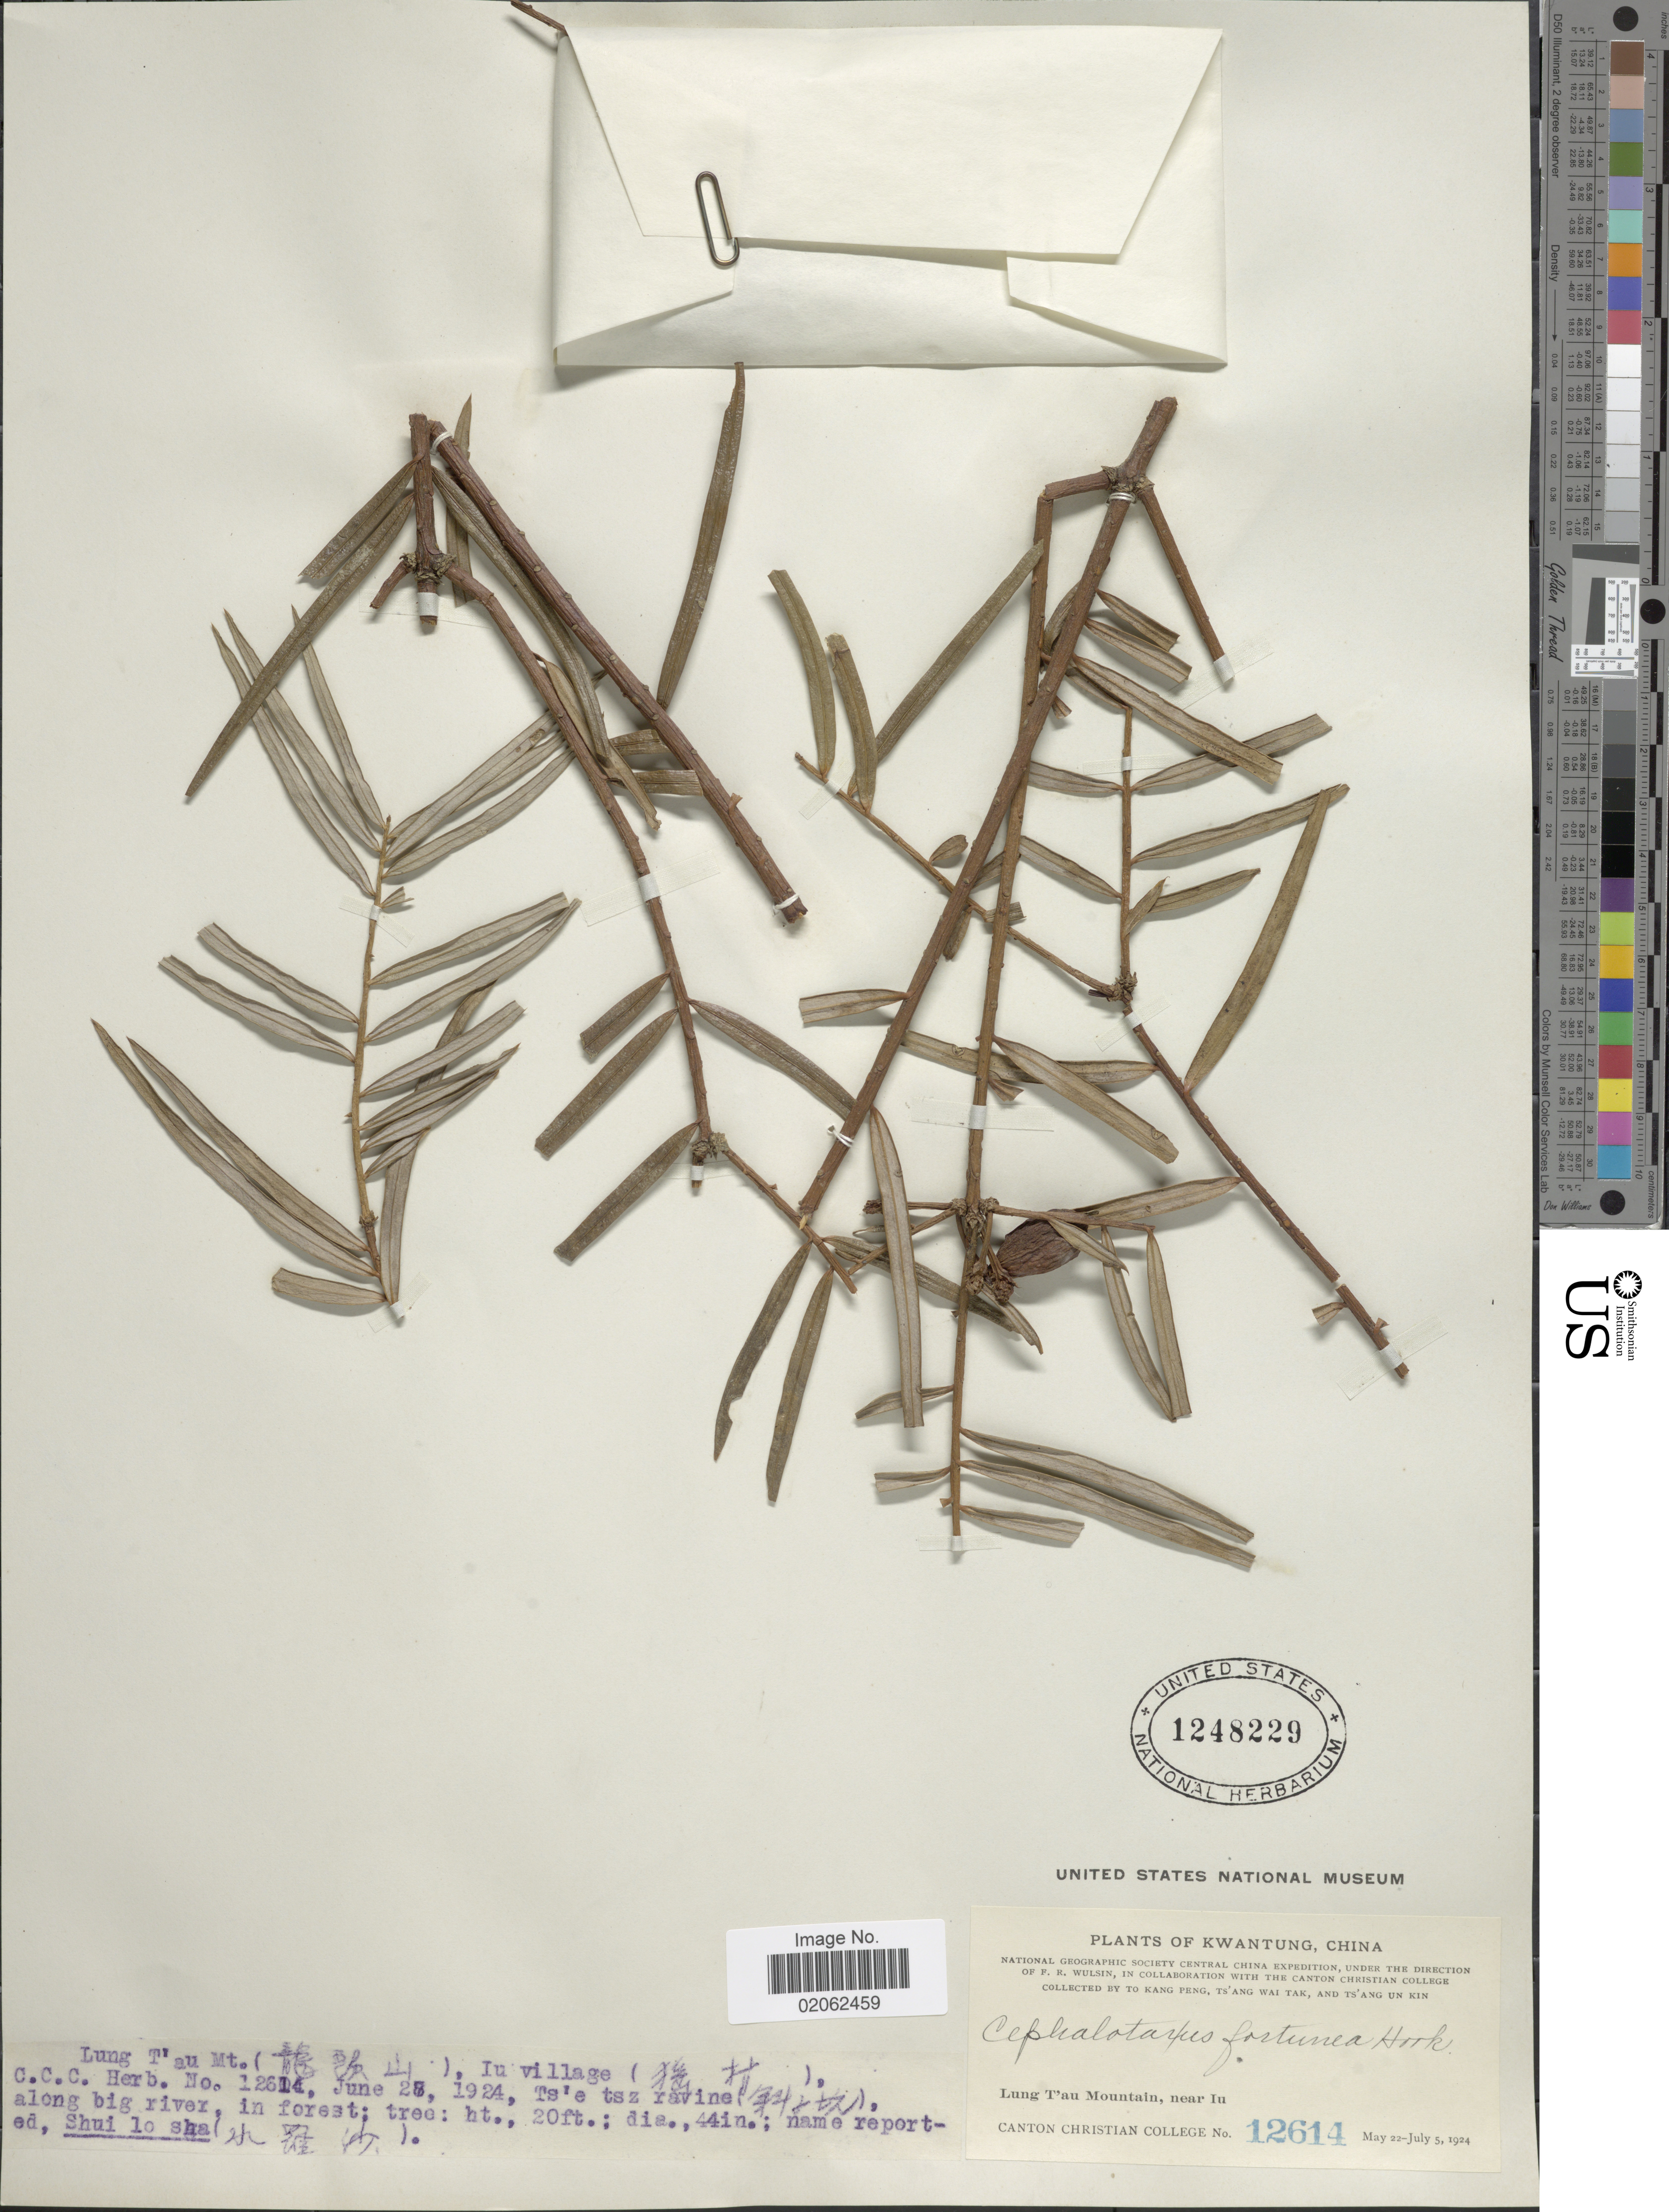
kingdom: Plantae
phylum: Tracheophyta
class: Pinopsida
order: Pinales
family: Cephalotaxaceae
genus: Cephalotaxus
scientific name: Cephalotaxus fortunei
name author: Hook.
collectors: K. Peng, W. T. Tsang & Ts' Ang Un Kin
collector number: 12614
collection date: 1924-06-25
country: China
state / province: Guangdong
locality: Kwangtung. Lung T'au Mountain, near Iru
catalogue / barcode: US 1248229